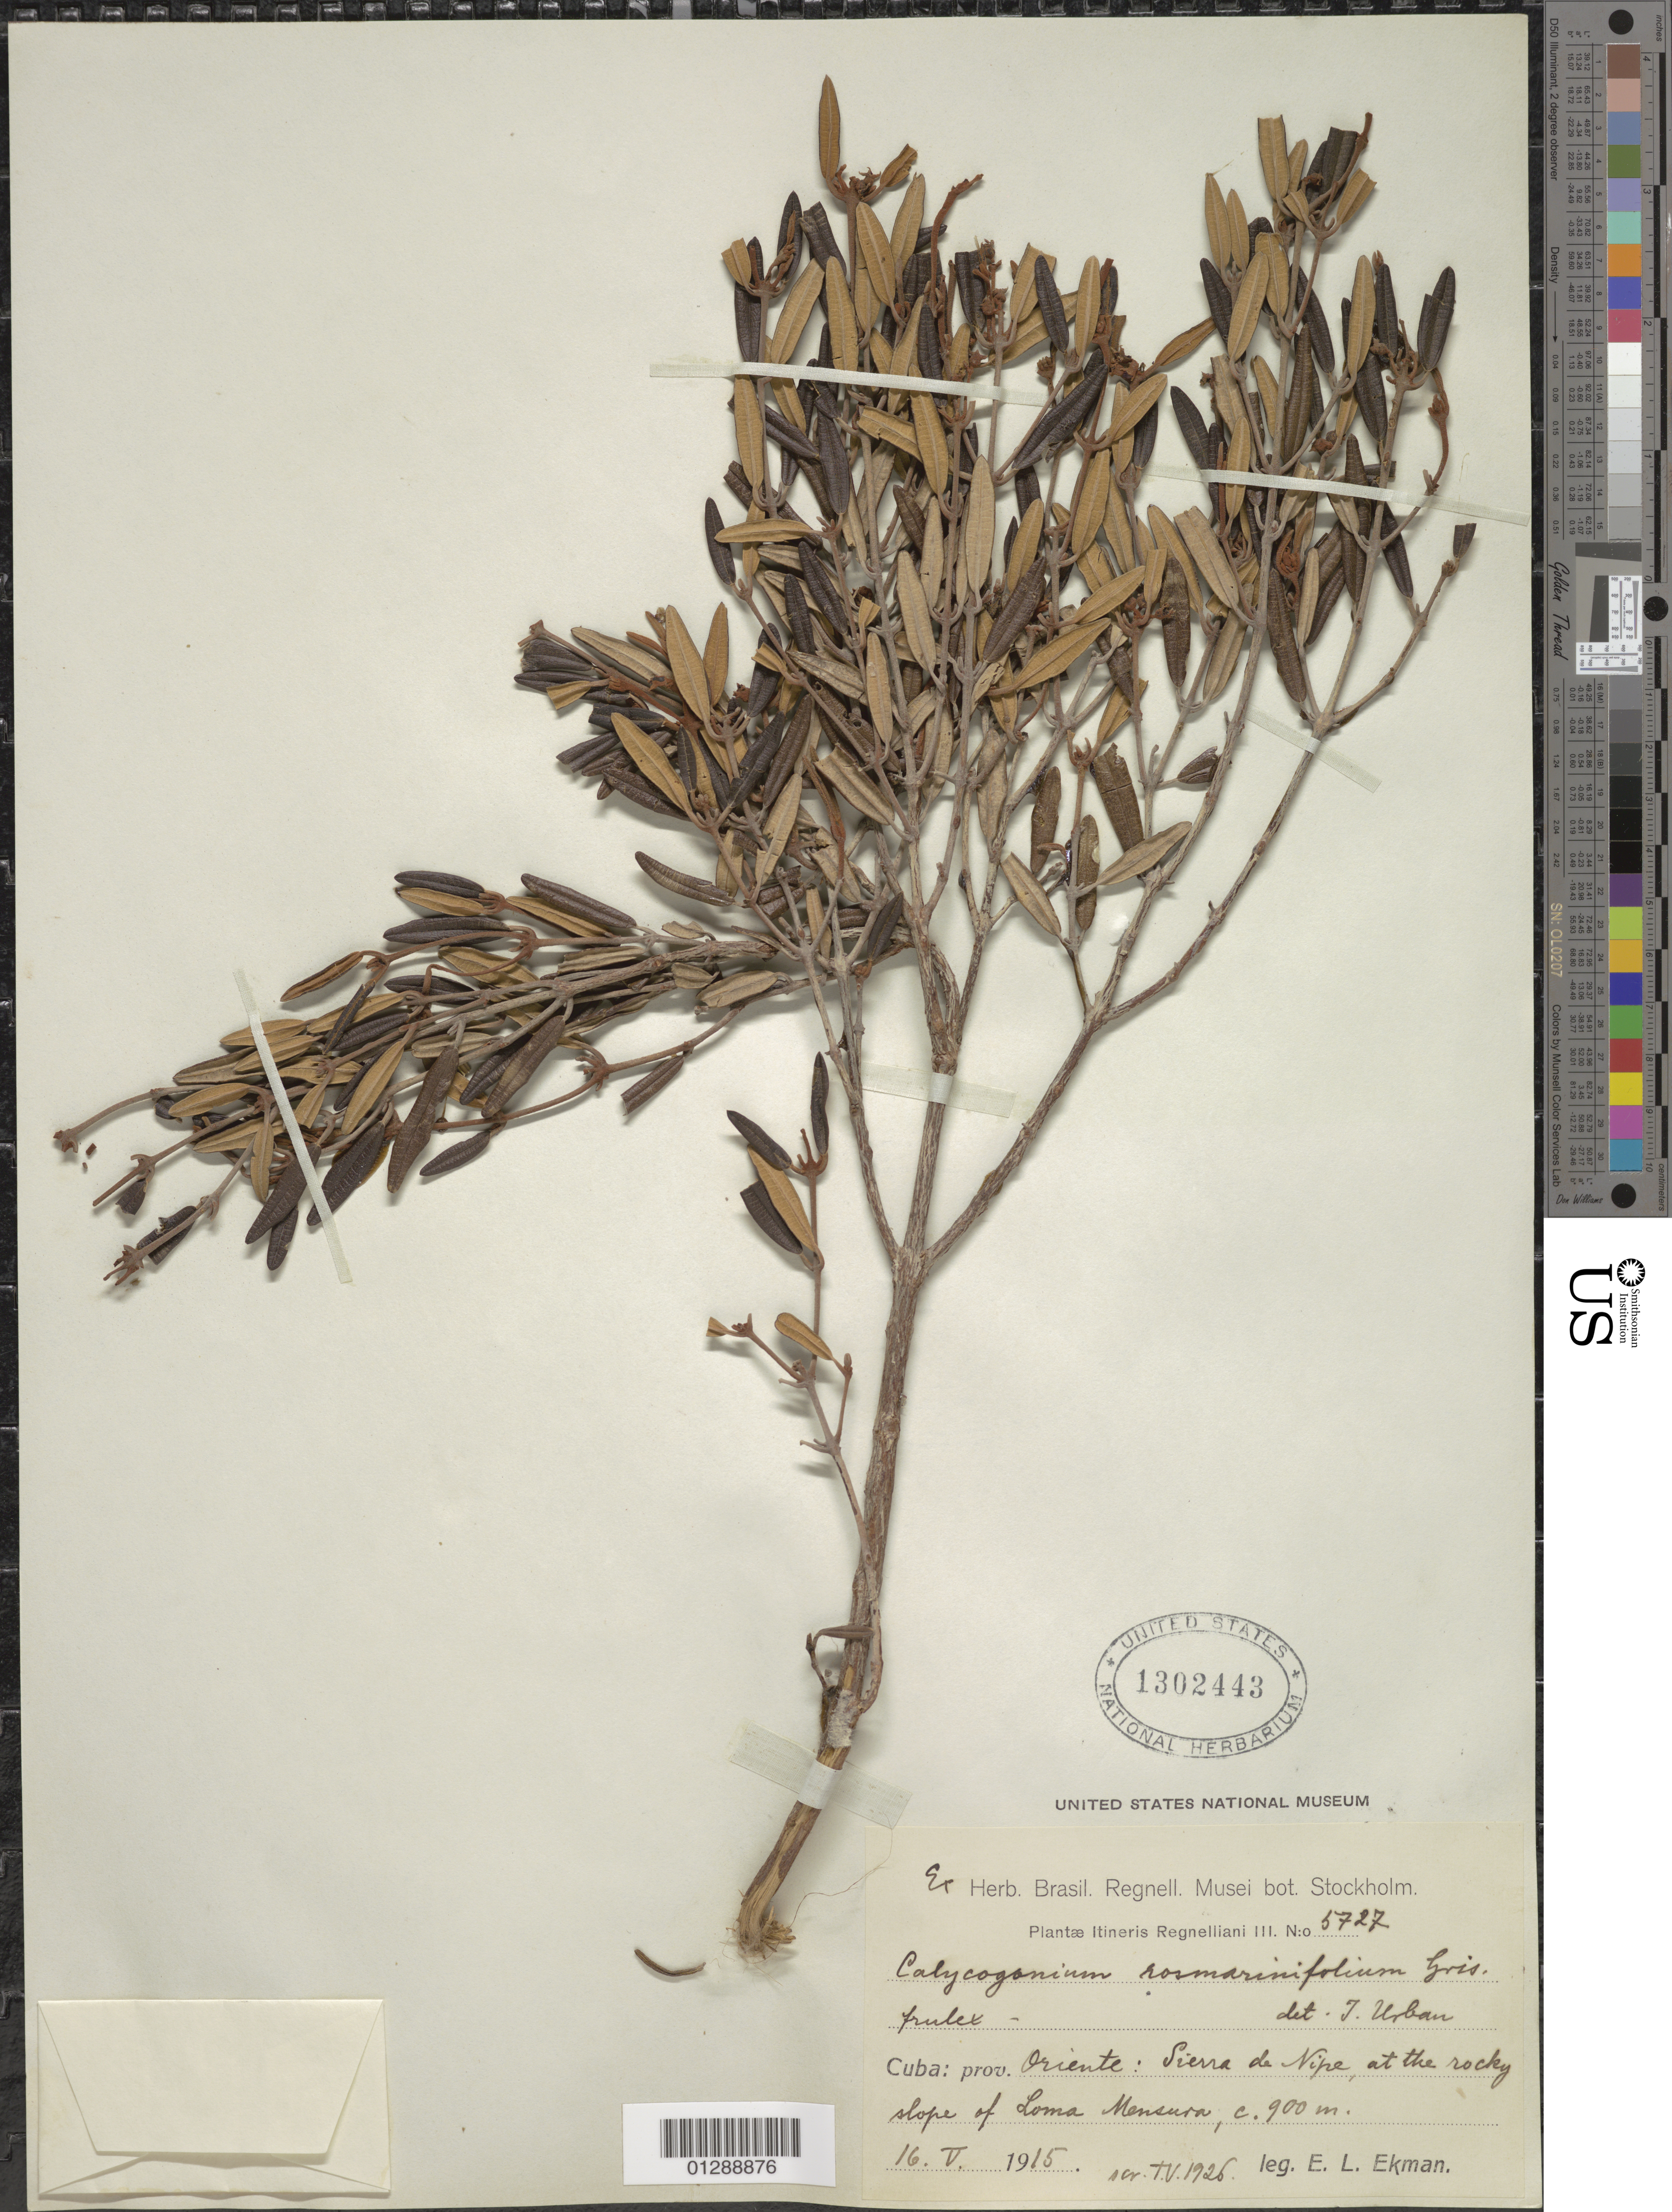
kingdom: Plantae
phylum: Tracheophyta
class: Magnoliopsida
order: Myrtales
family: Melastomataceae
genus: Calycogonium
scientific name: Calycogonium rosmariniifolium subsp. rosmariniifolium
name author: Griseb.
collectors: E. L. Ekman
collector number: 5727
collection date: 1915-05-16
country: Cuba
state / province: Holguín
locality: Oriente. Sierra de Nipe, at the rocky slope of Loma Mensura.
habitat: rocky slope.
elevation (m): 900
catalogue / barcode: US 1302443